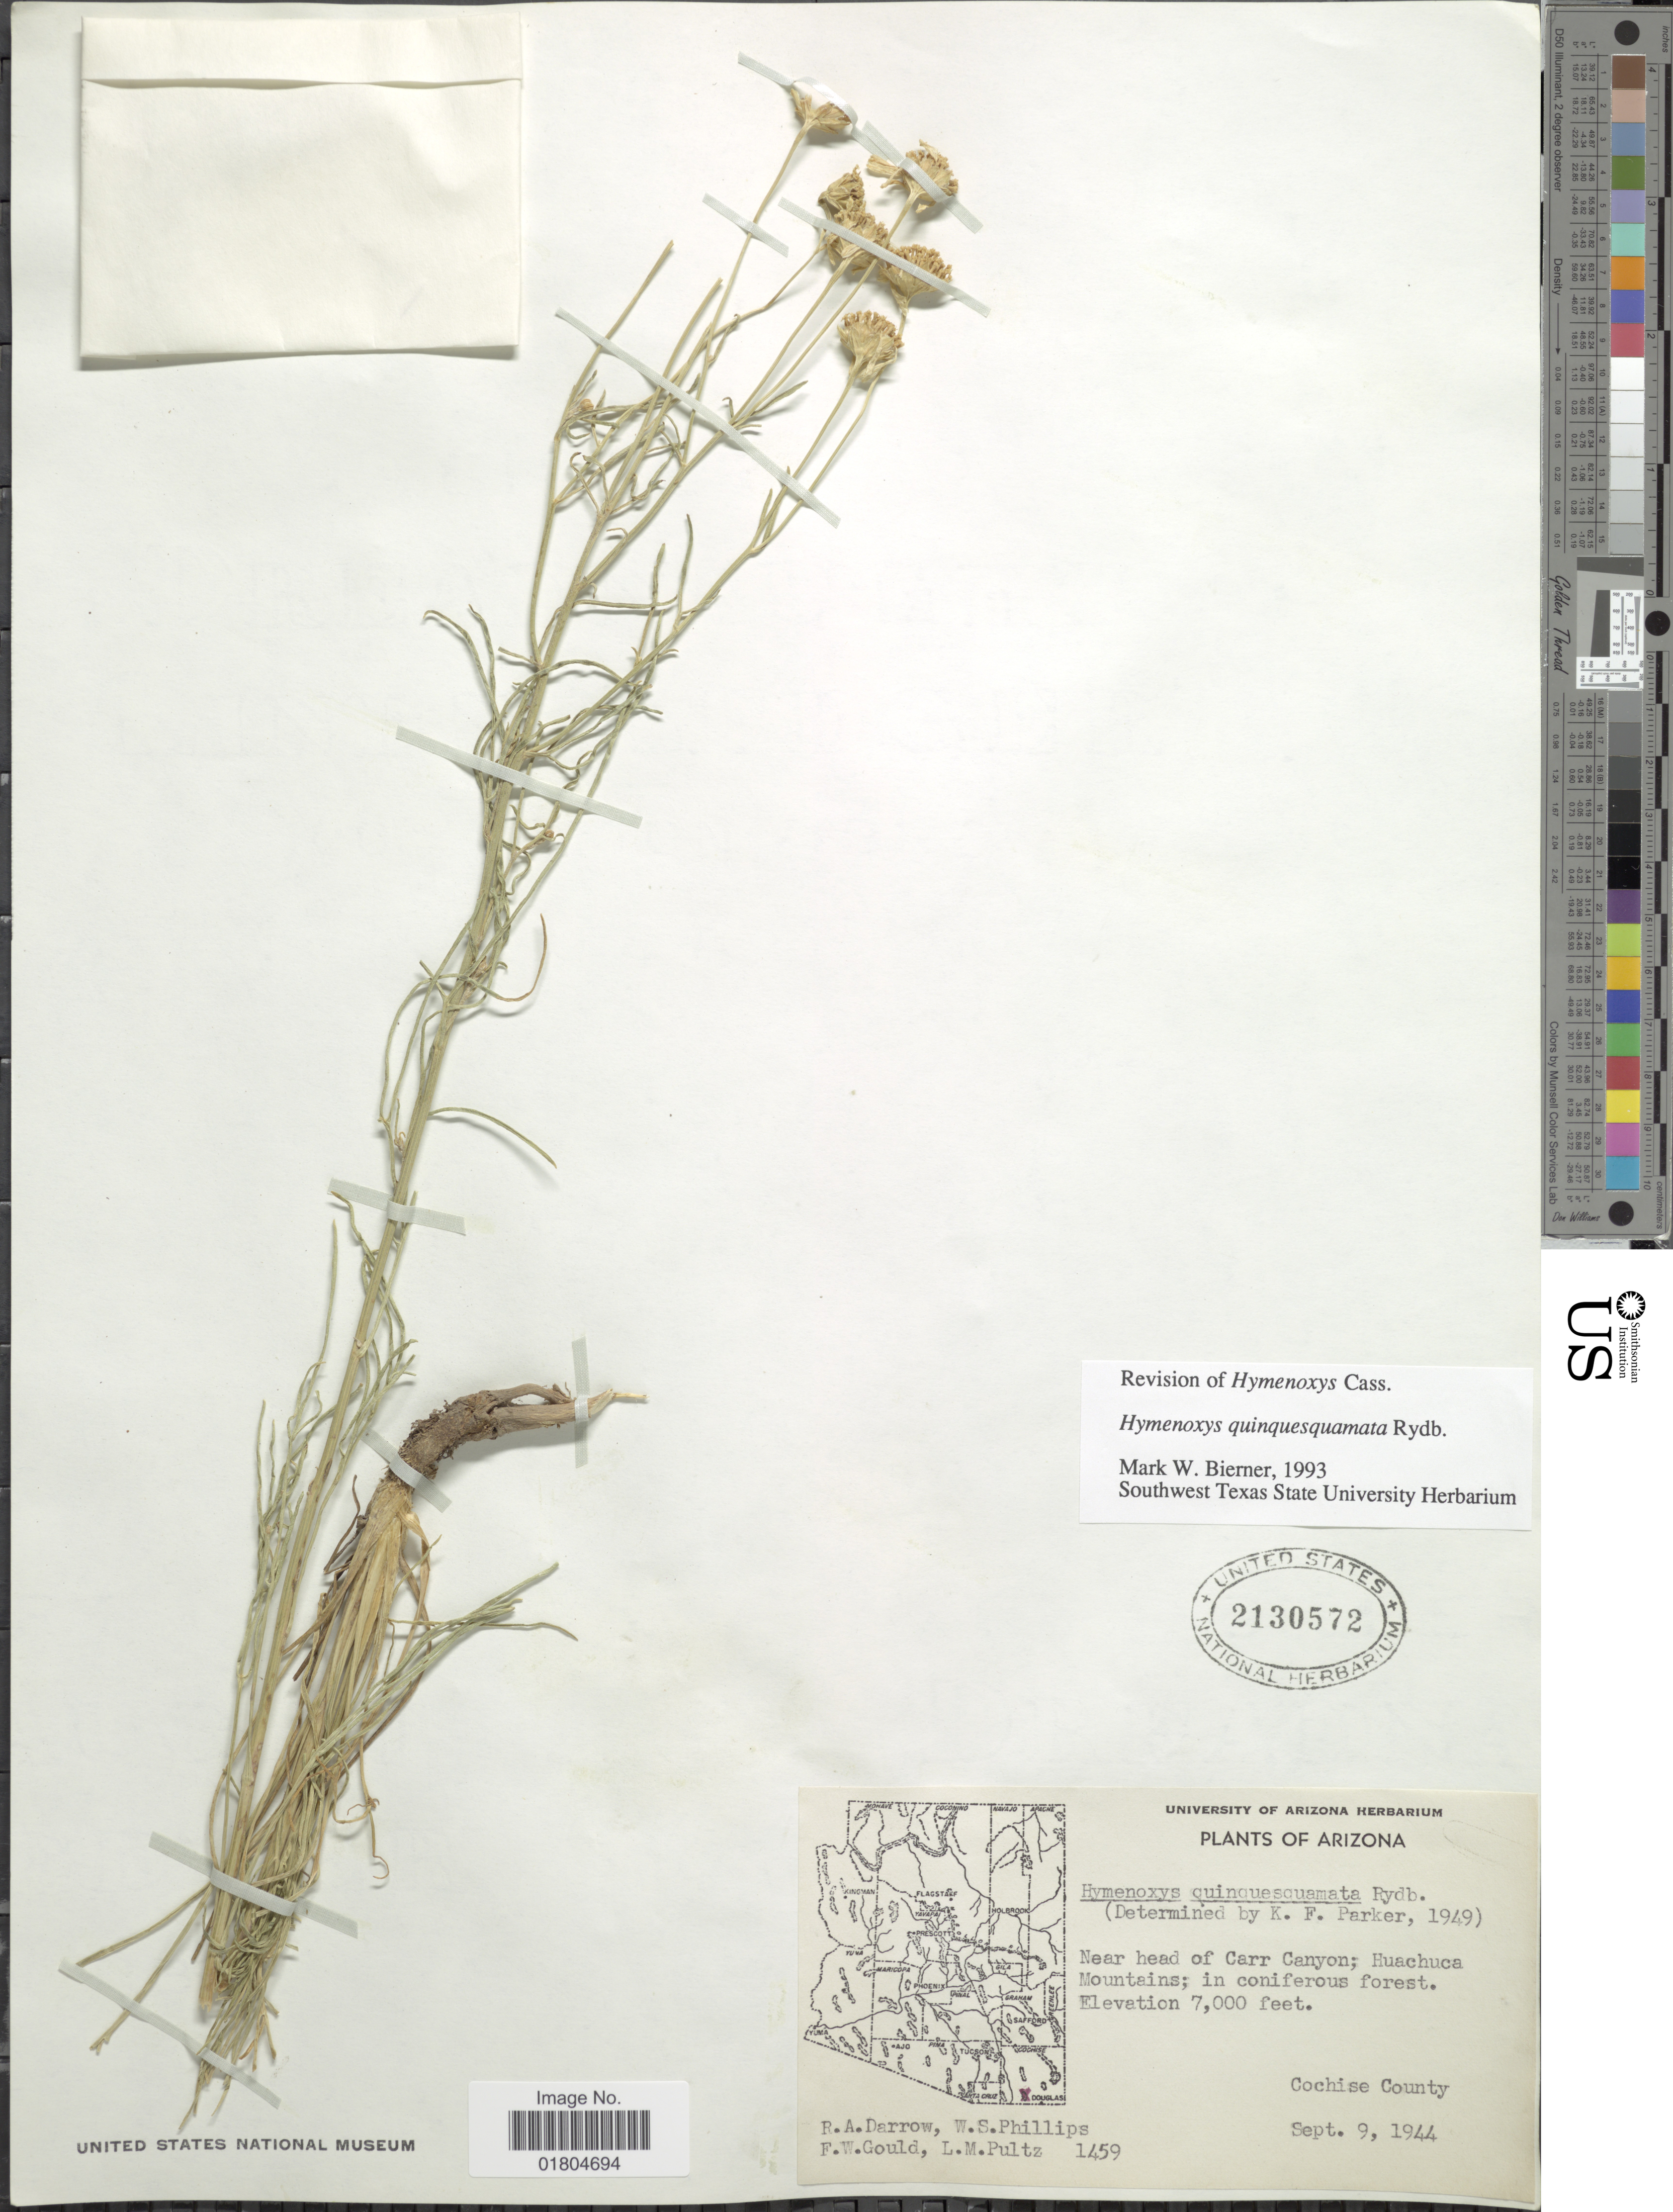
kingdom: Plantae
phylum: Tracheophyta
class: Magnoliopsida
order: Asterales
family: Asteraceae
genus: Hymenoxys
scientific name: Hymenoxys quinquesquamata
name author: Rydb.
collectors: R. A. Darrow, W. S. Phillips, F. W. Gould & L. Pultz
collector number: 1459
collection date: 1944-09-09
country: United States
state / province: Arizona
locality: Near head of Carr Canyon; Huachuca Mountains. Cochise County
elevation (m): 2134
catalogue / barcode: US 2130572